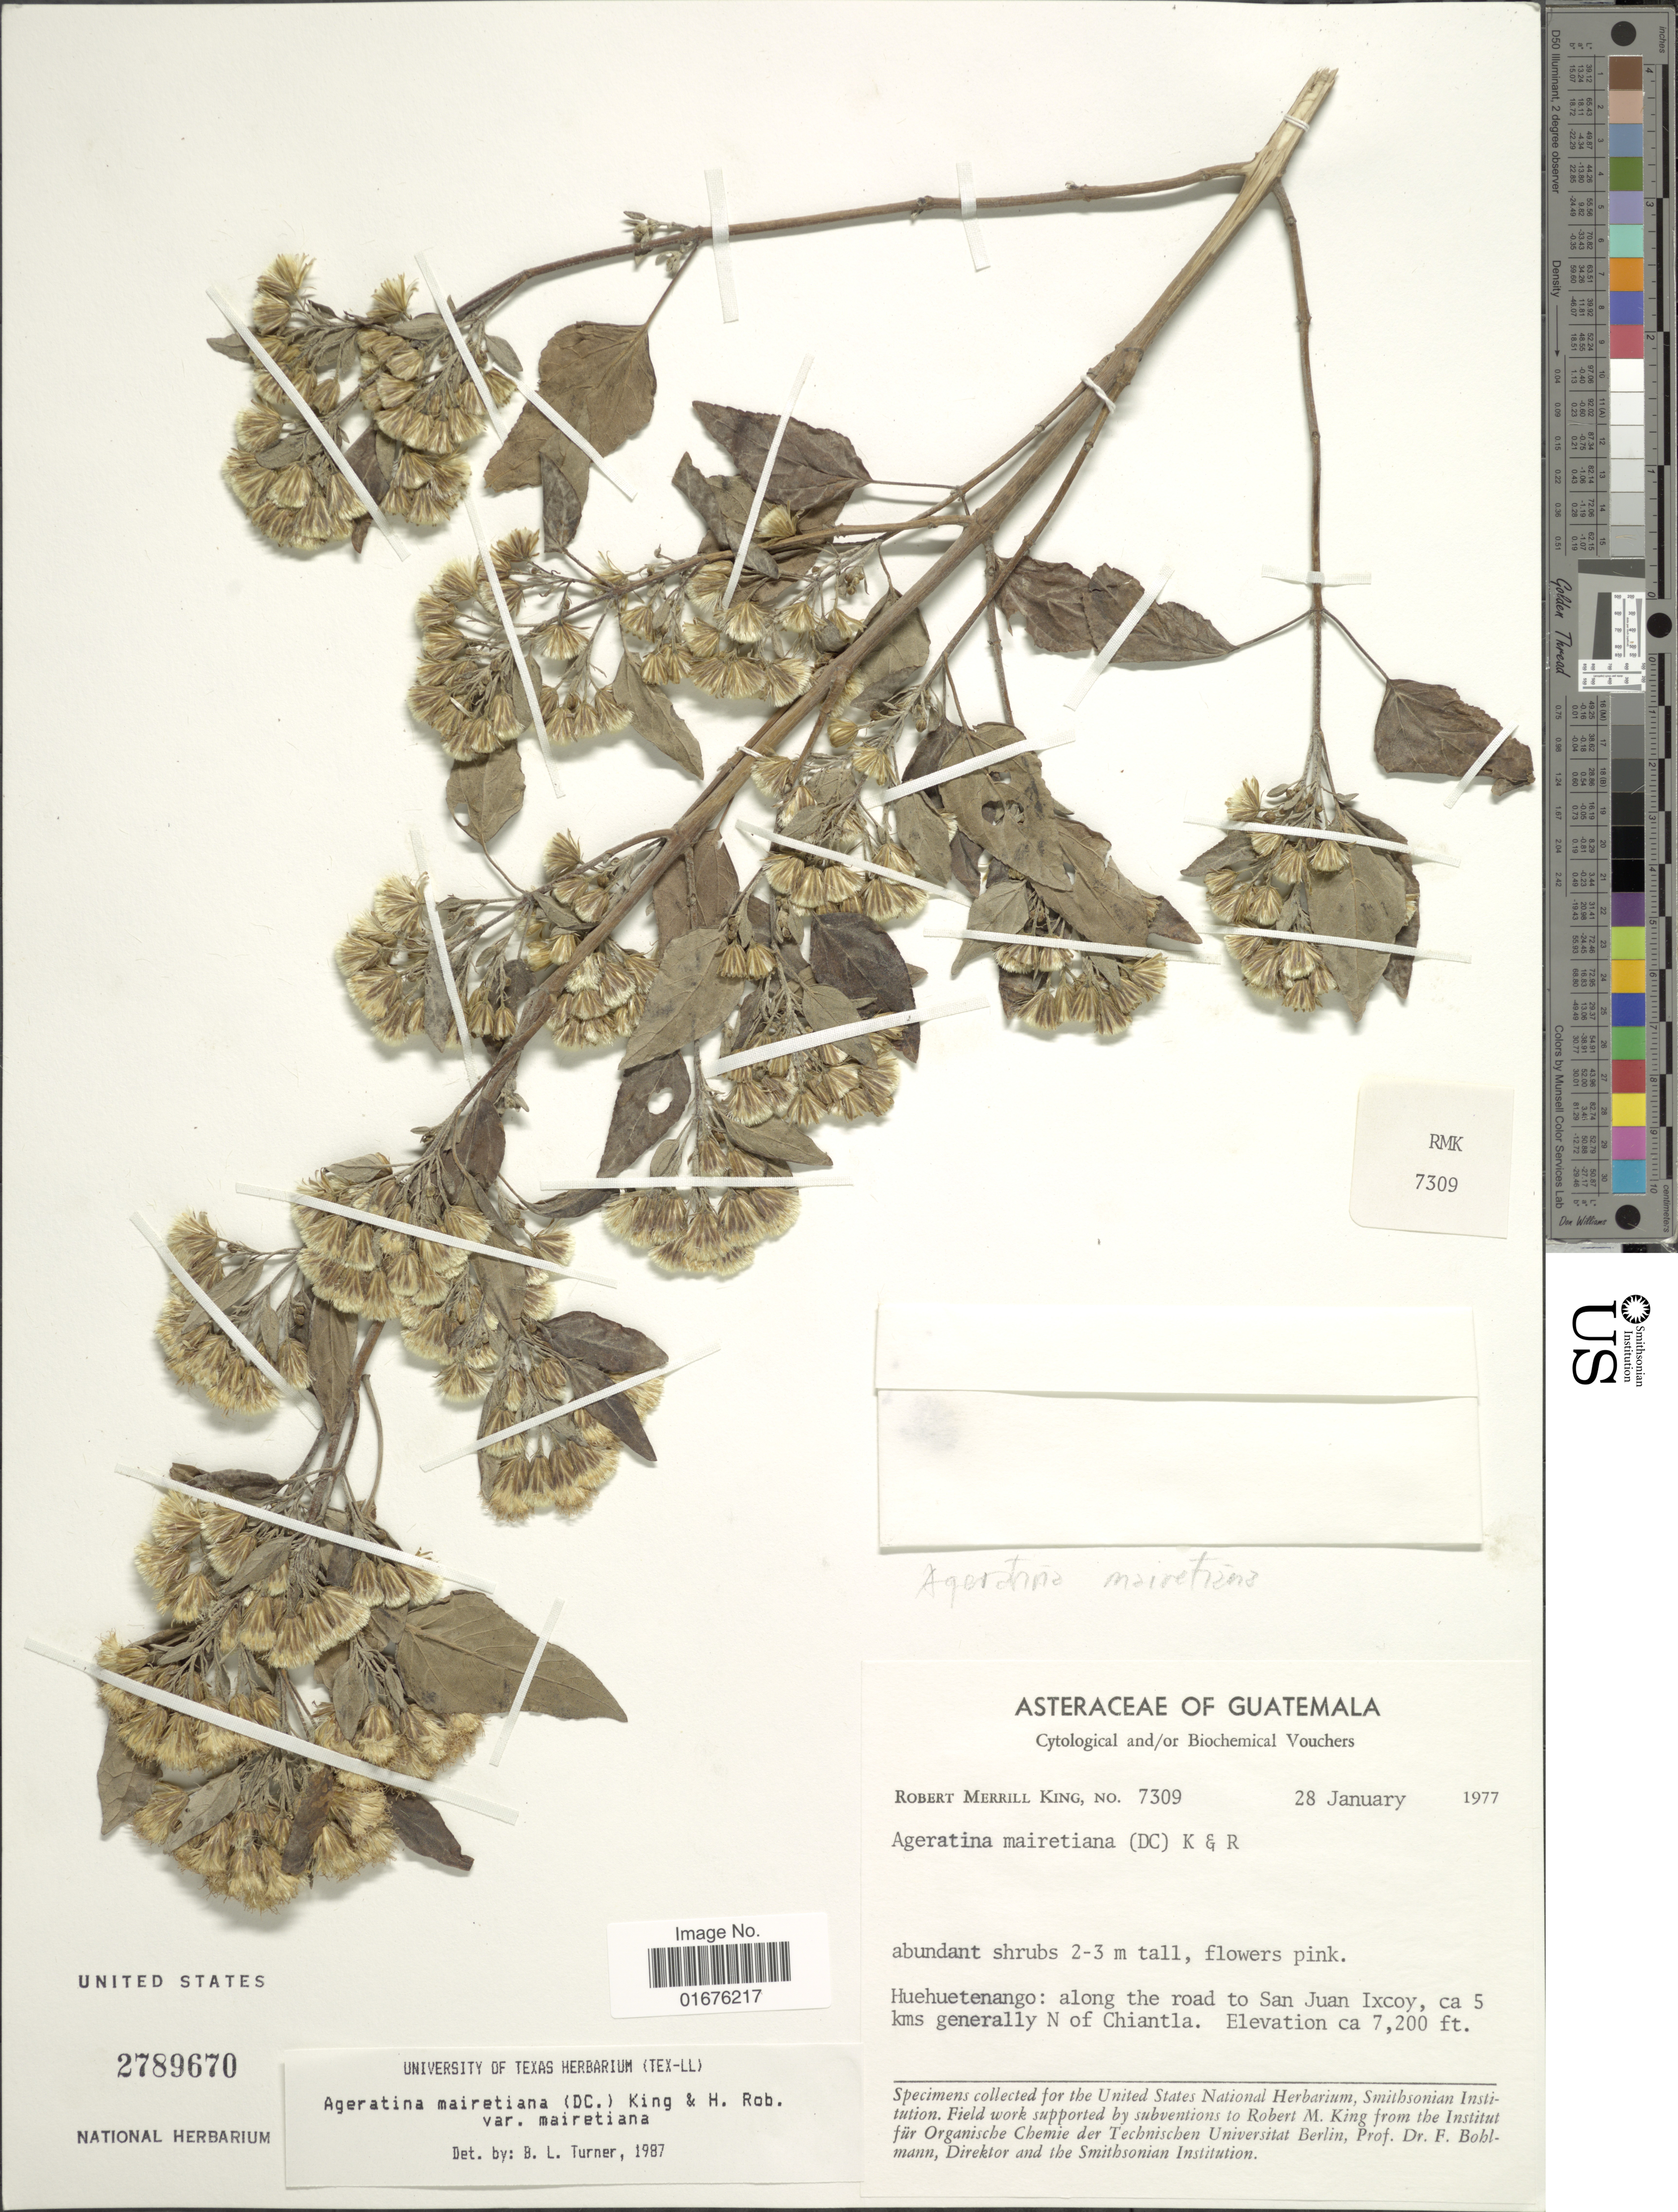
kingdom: Plantae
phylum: Tracheophyta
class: Magnoliopsida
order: Asterales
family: Asteraceae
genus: Ageratina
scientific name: Ageratina mairetiana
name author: (DC.) R.M. King & H. Rob.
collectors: R. M. King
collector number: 7309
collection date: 1977-01-28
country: Guatemala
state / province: Huehuetenango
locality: Along the road to San Juan Ixcoy, ca 5 kms generally N of Chiantla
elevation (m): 2195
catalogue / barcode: US 2789760